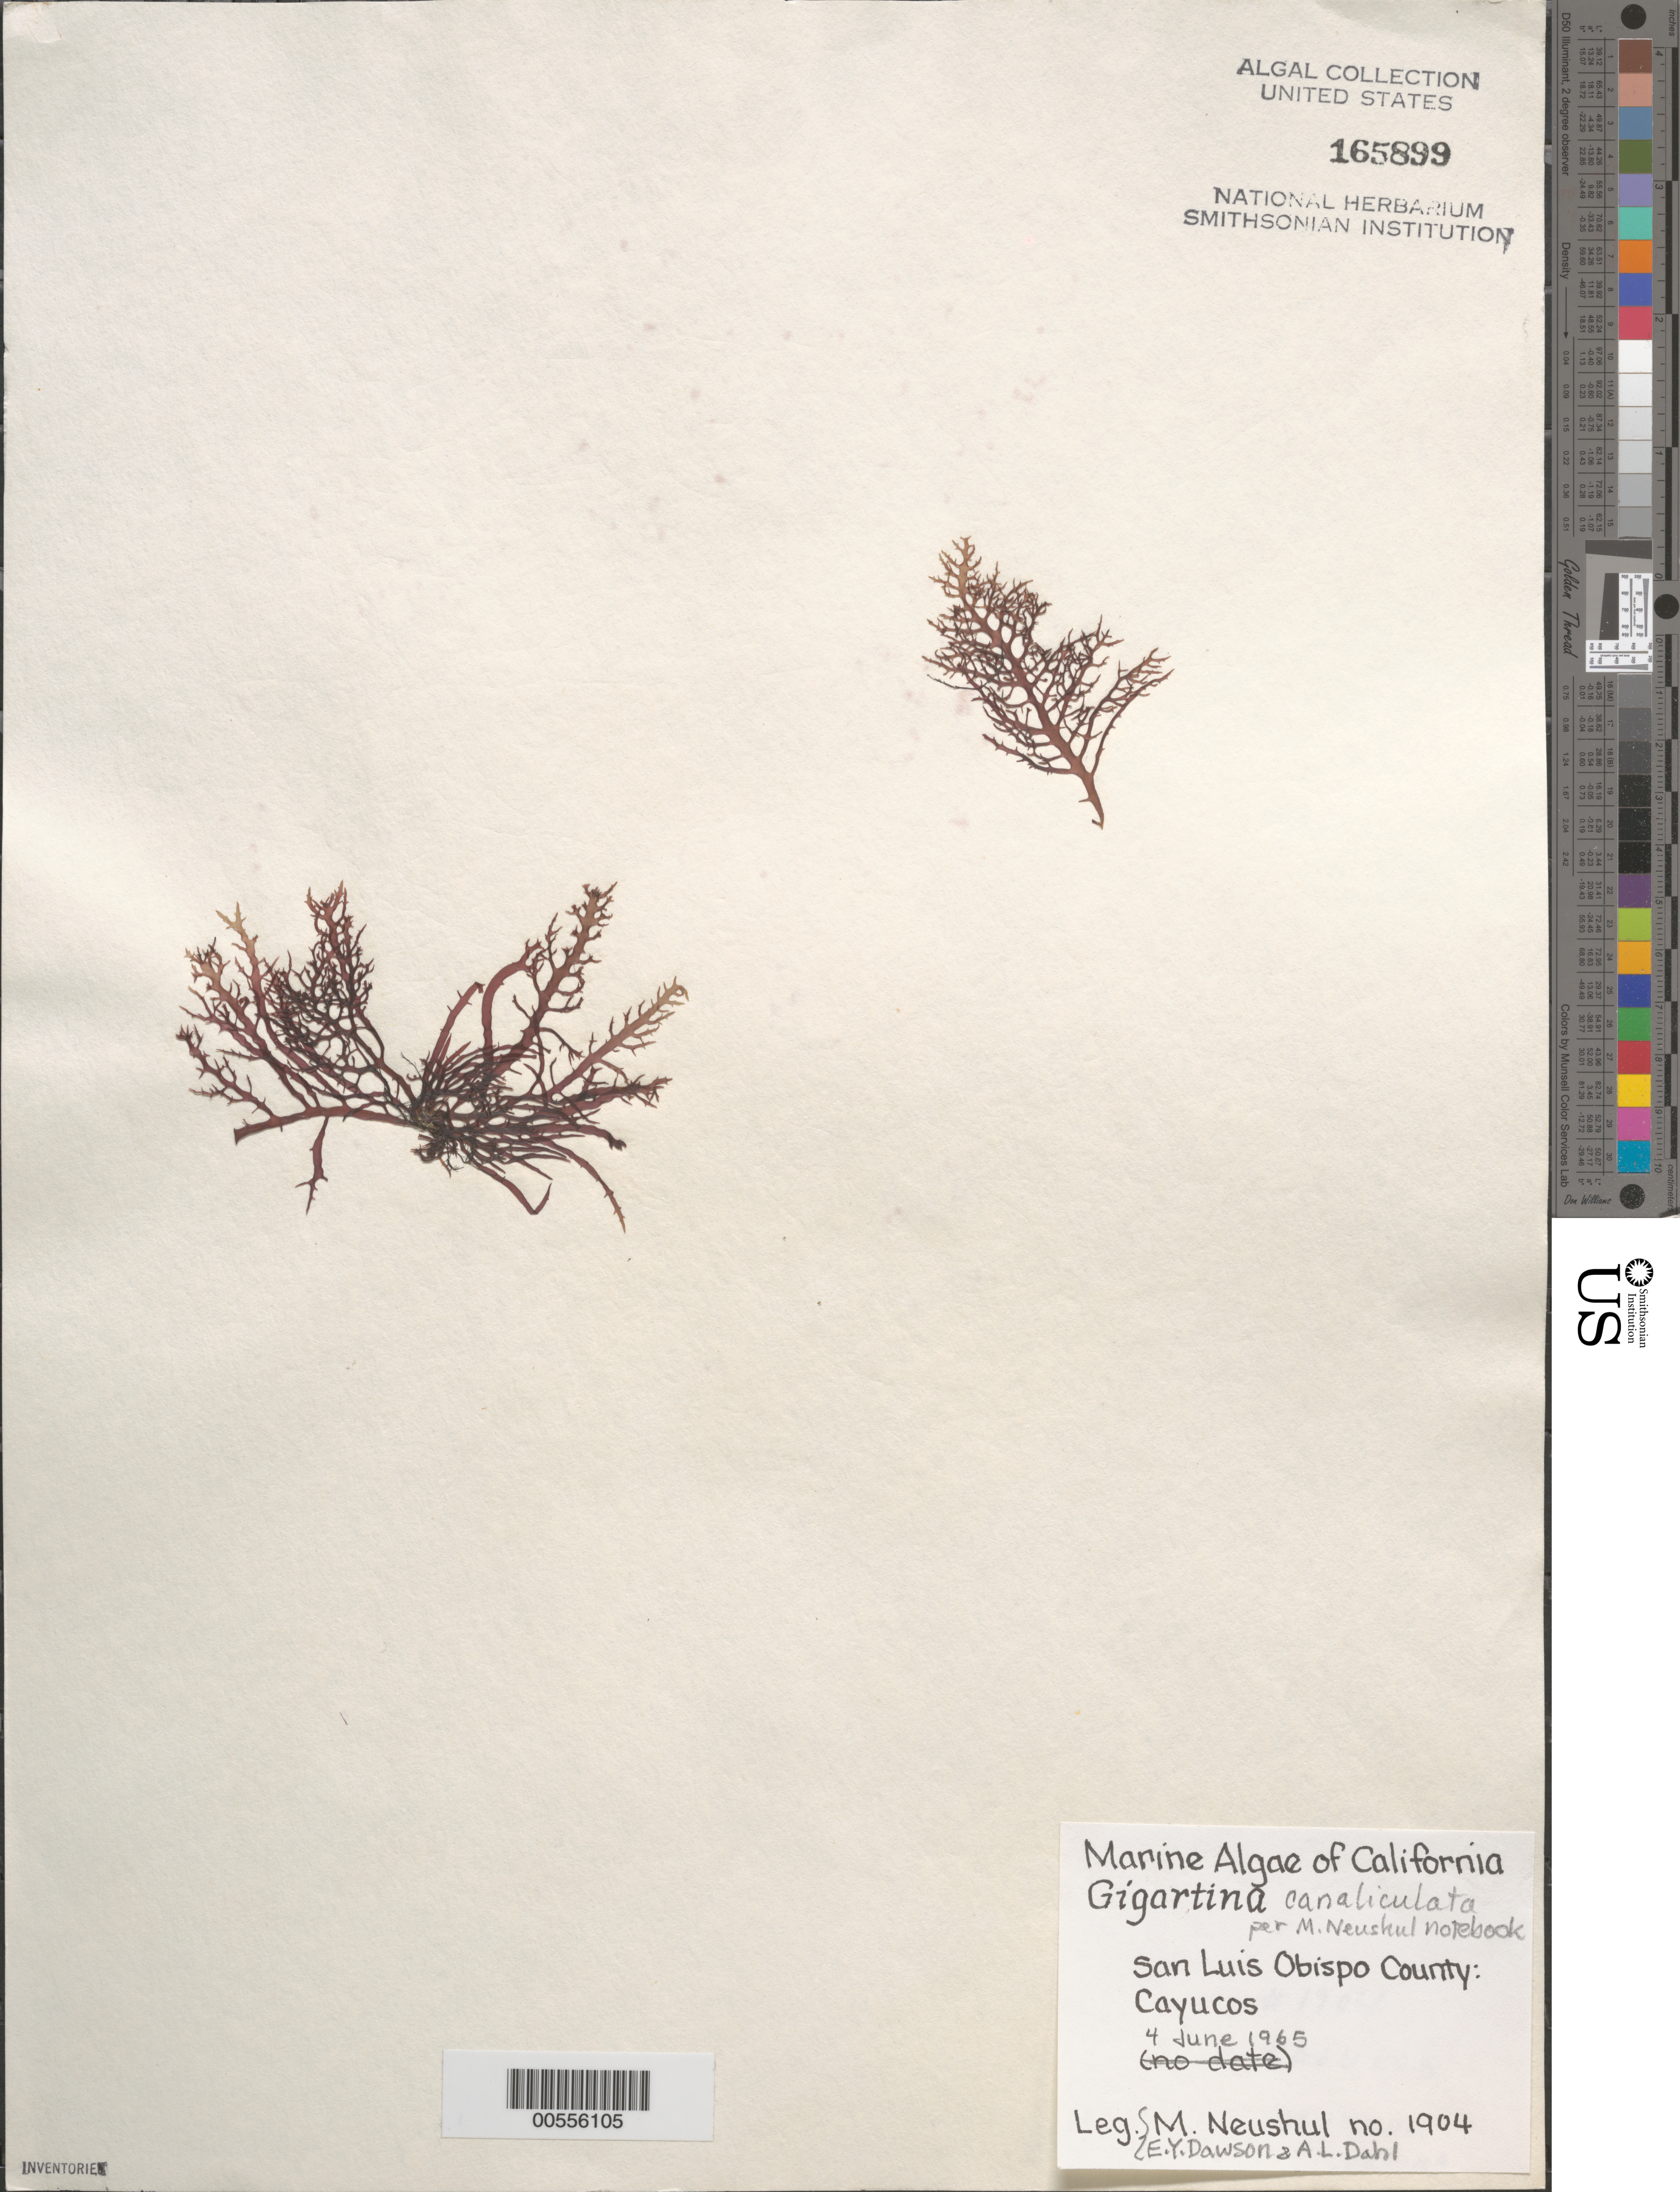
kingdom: Plantae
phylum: Rhodophyta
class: Florideophyceae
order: Gigartinales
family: Gigartinaceae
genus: Chondracanthus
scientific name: Chondracanthus canaliculatus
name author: (Harv.) Guiry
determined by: Algae name updating Project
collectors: M. Neushul, E. Y. Dawson & A. Dahl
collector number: Neushul 1904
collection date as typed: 04 Jun 1965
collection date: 1965-06-04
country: United States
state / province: California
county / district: San Luis Obispo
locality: Cayucos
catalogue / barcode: US 165899